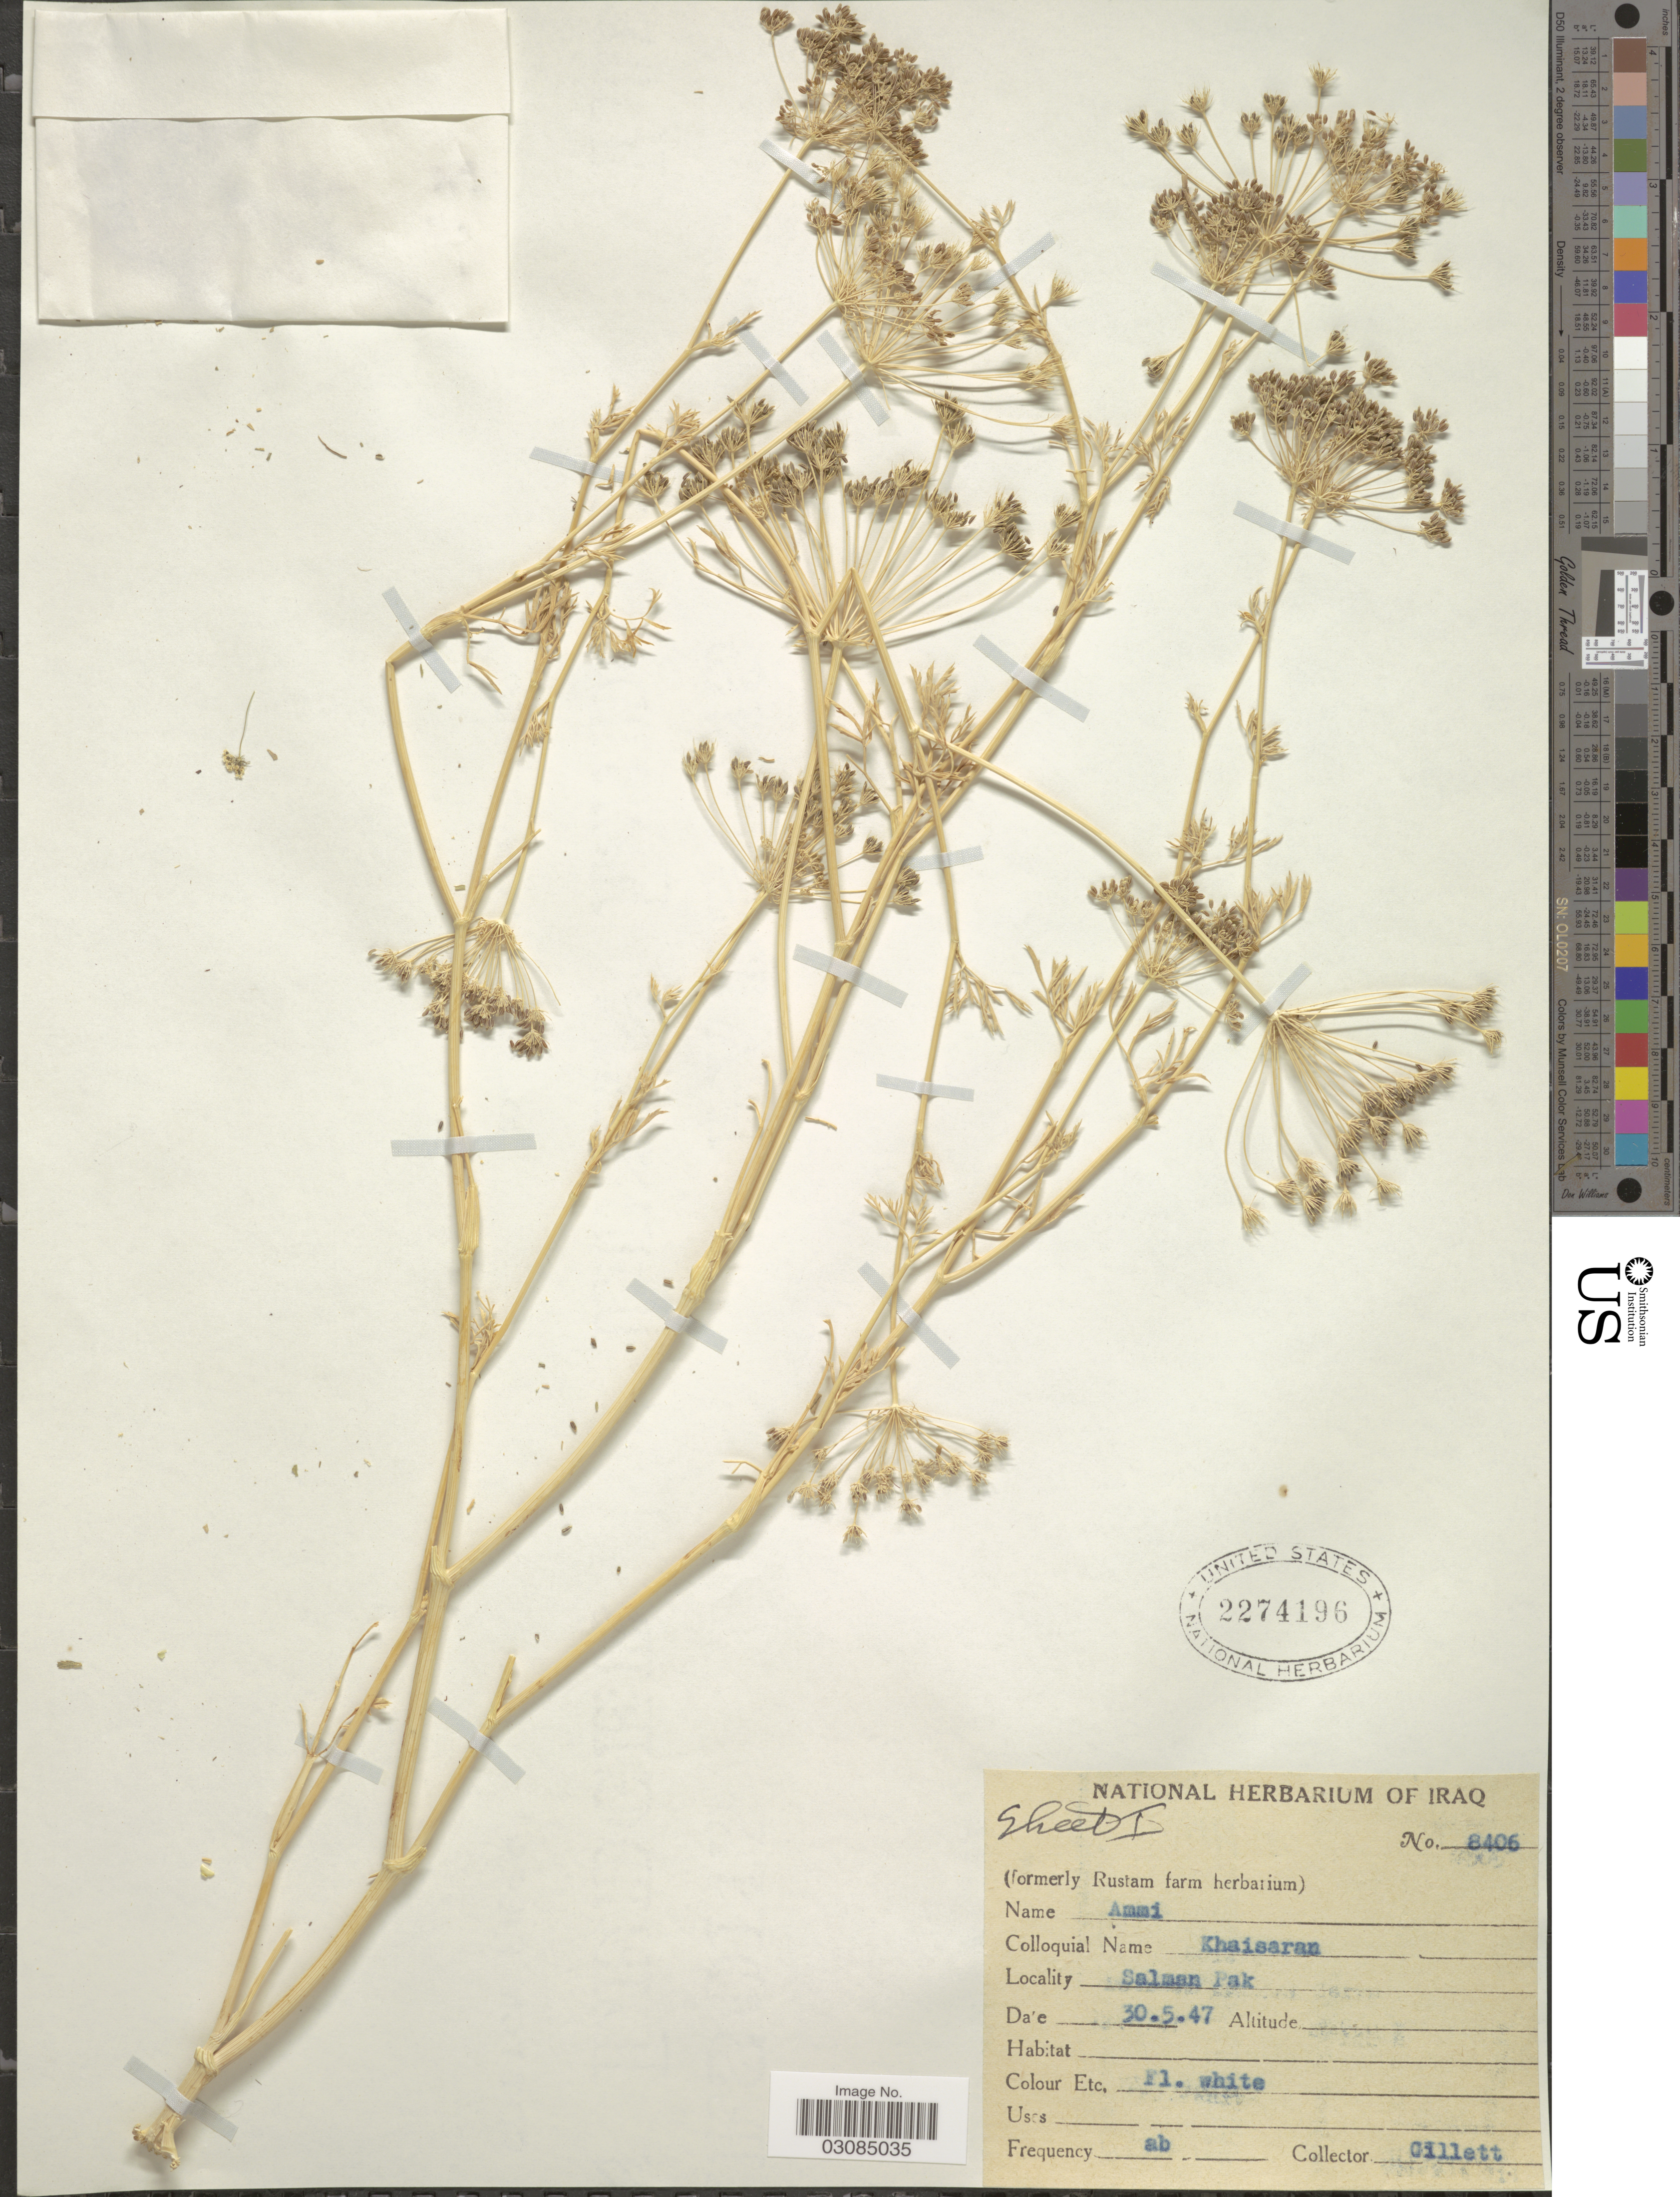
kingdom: Plantae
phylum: Tracheophyta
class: Magnoliopsida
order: Ericales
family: Ericaceae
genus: Psammisia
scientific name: Psammisia sp.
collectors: Gillett, --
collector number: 8406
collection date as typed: Transcribed d/m/y: 30/5/47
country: Iraq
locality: Salman Pak.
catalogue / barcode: US 2274196